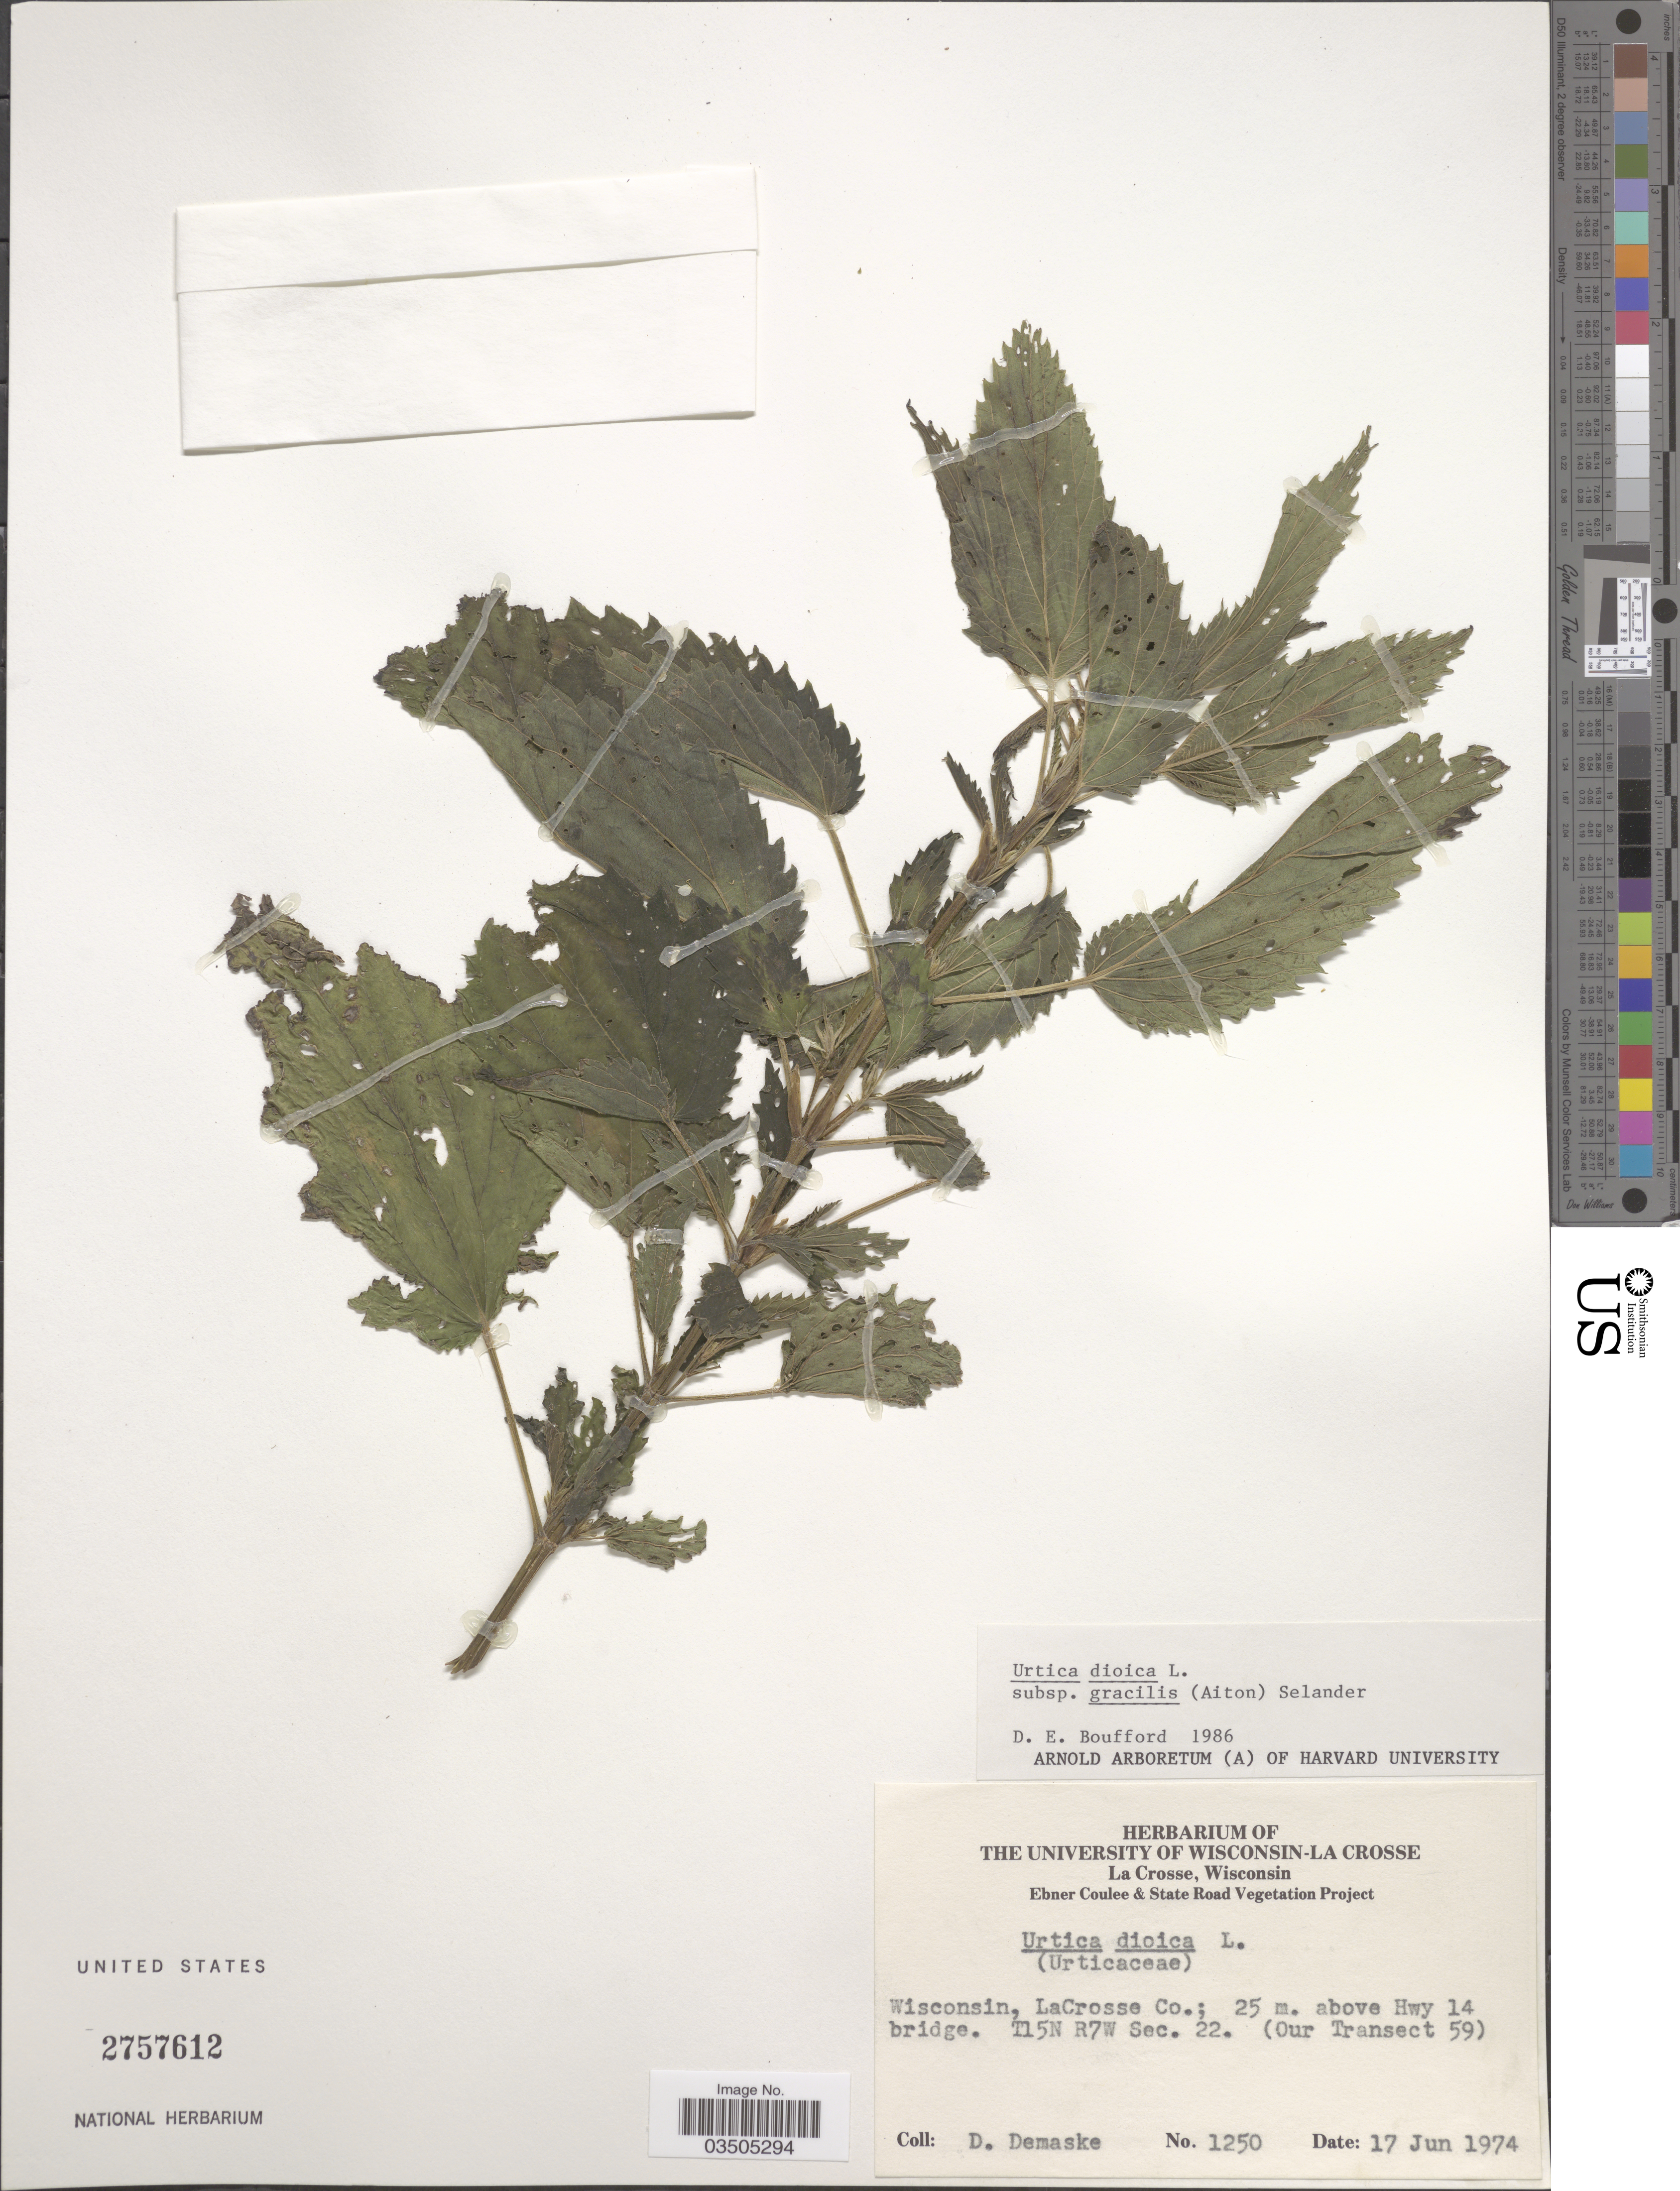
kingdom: Plantae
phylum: Tracheophyta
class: Magnoliopsida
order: Rosales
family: Urticaceae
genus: Urtica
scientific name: Urtica dioica subsp. gracilis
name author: L.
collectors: D. Demaske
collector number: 1250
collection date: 1974-06-17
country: United States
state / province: Wisconsin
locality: LaCrosse Co.; 25 m. above Hwy 14 bridge. T15N R7W Sec. 22. (Our Transect 59).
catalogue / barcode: US 2757612